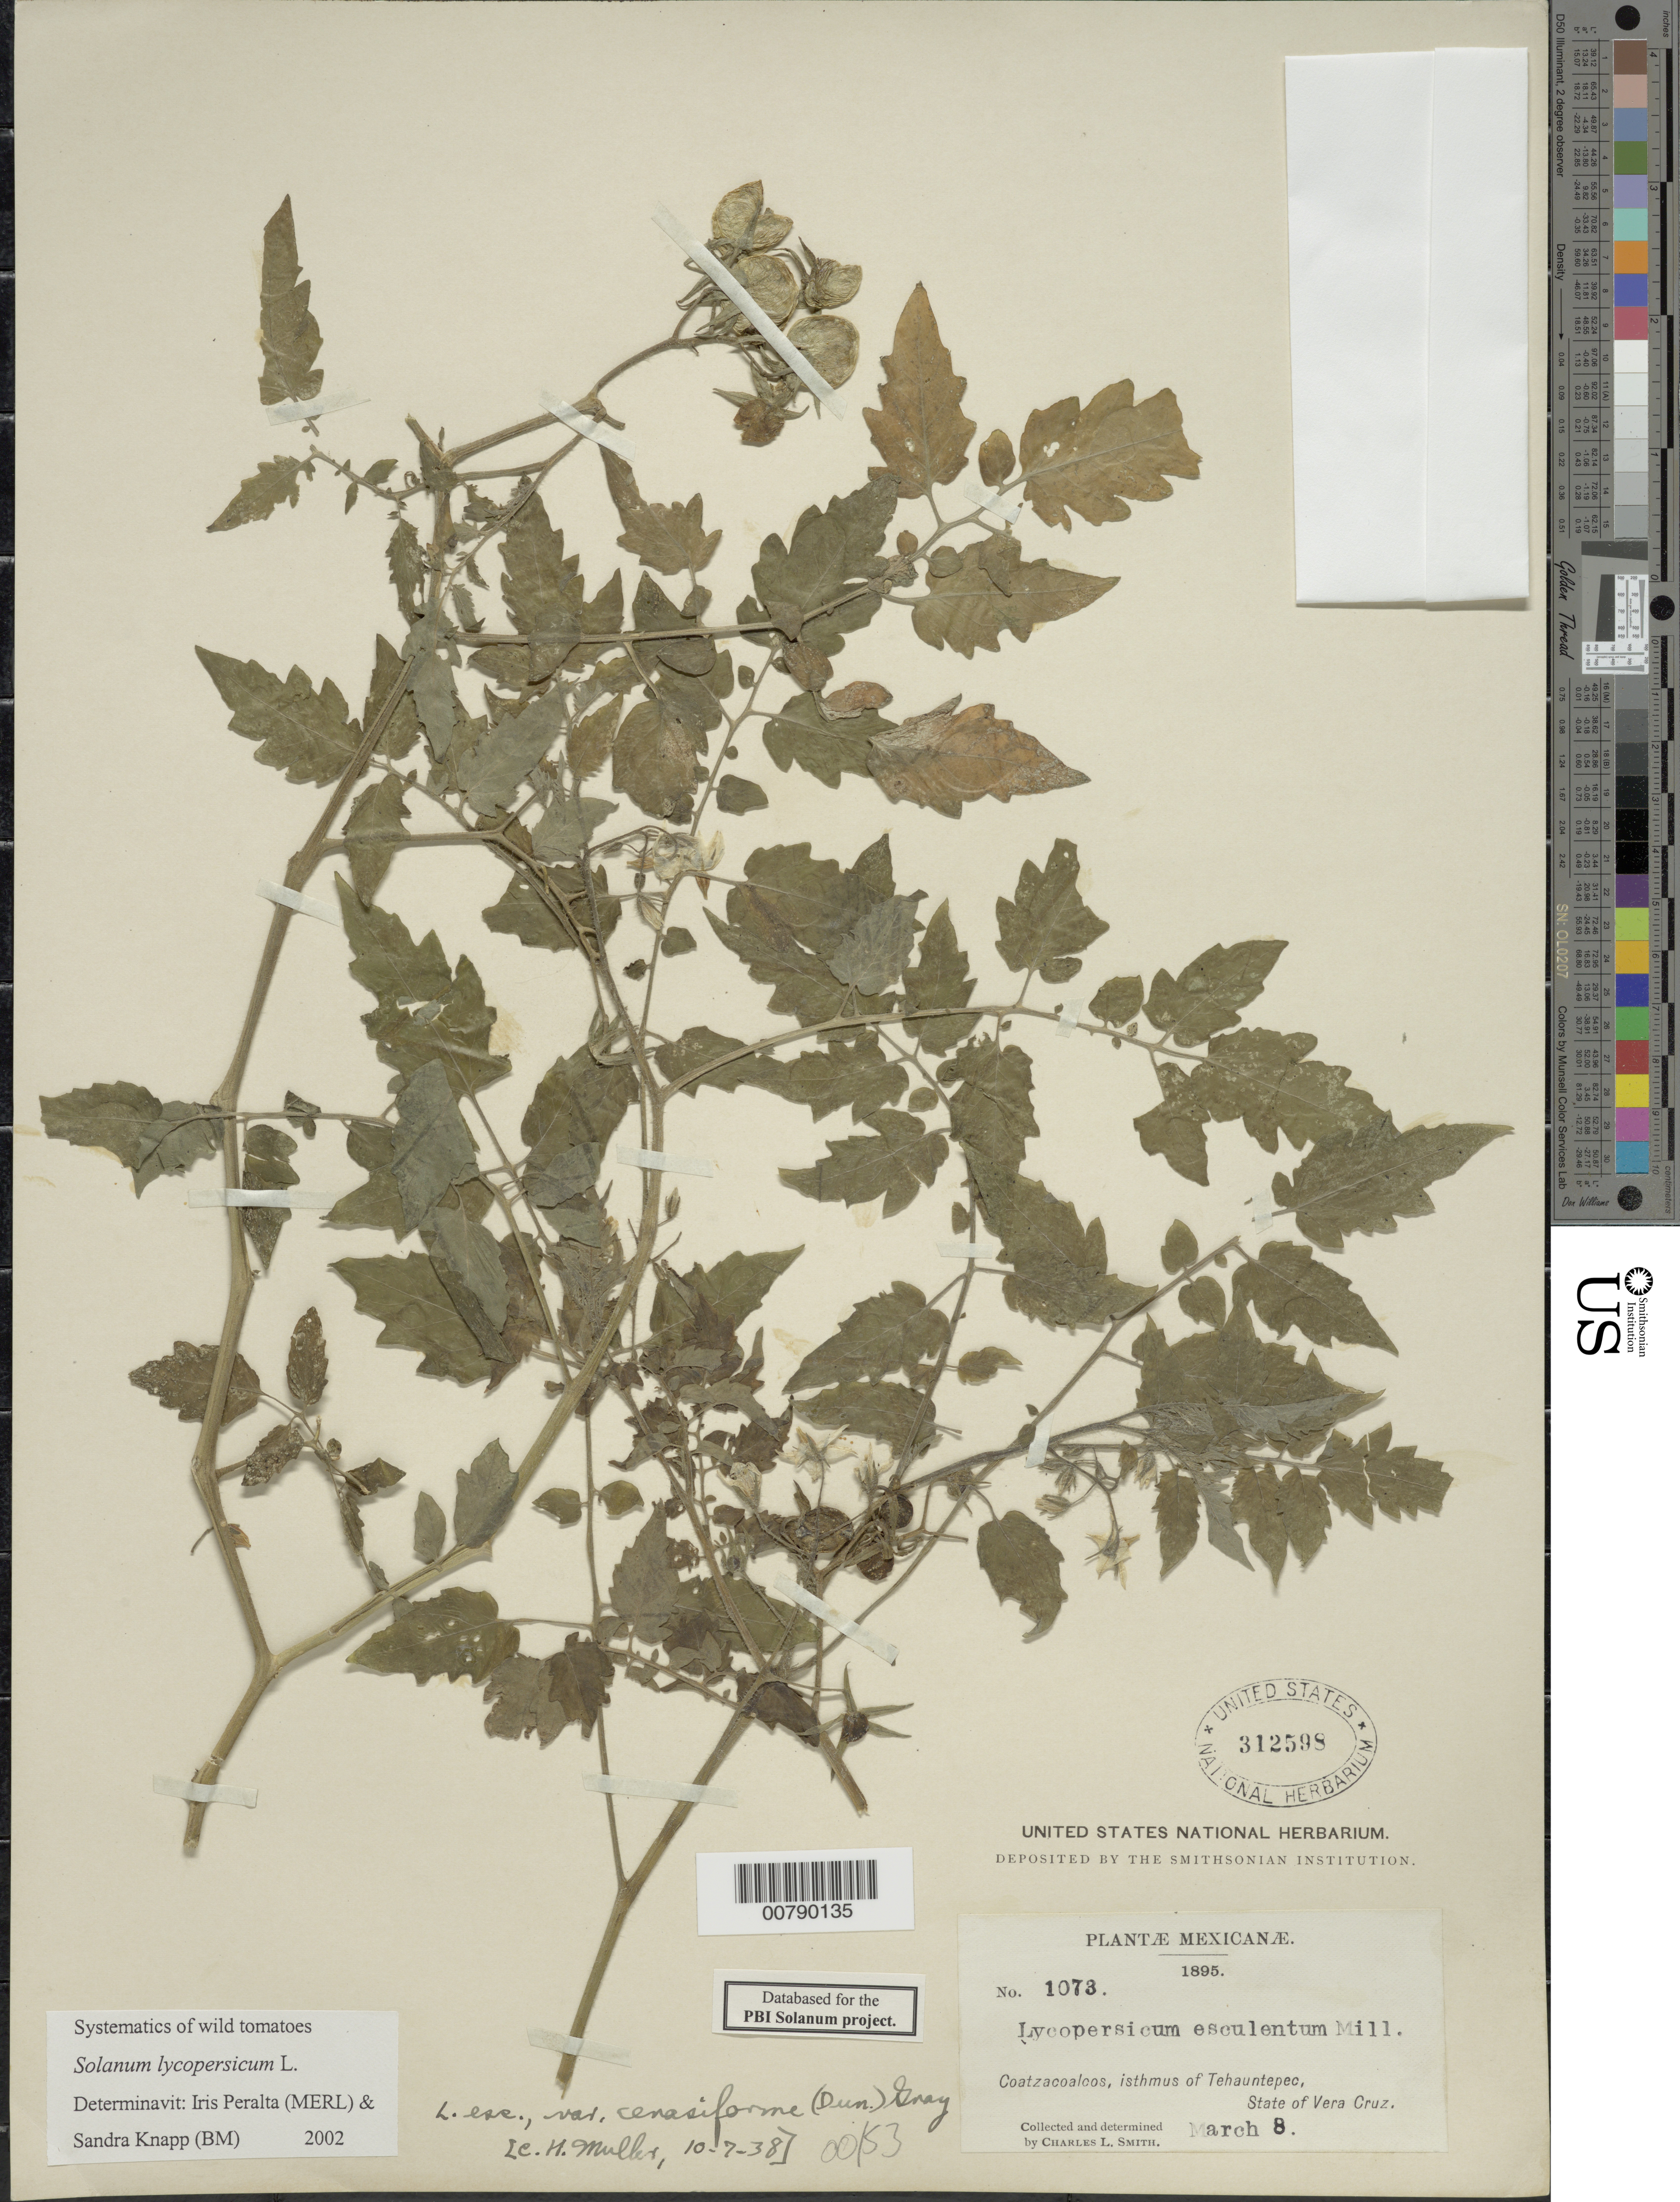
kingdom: Plantae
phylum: Tracheophyta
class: Magnoliopsida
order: Solanales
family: Solanaceae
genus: Solanum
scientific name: Solanum lycopersicum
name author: L.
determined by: Peralta, Iris E.; Knapp, S. D.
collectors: C. L. Smith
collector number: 1073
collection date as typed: Mar 1895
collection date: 1895-03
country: Mexico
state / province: Veracruz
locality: Coatzacoalcos, Isth. of Tehuantepec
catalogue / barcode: US 312598